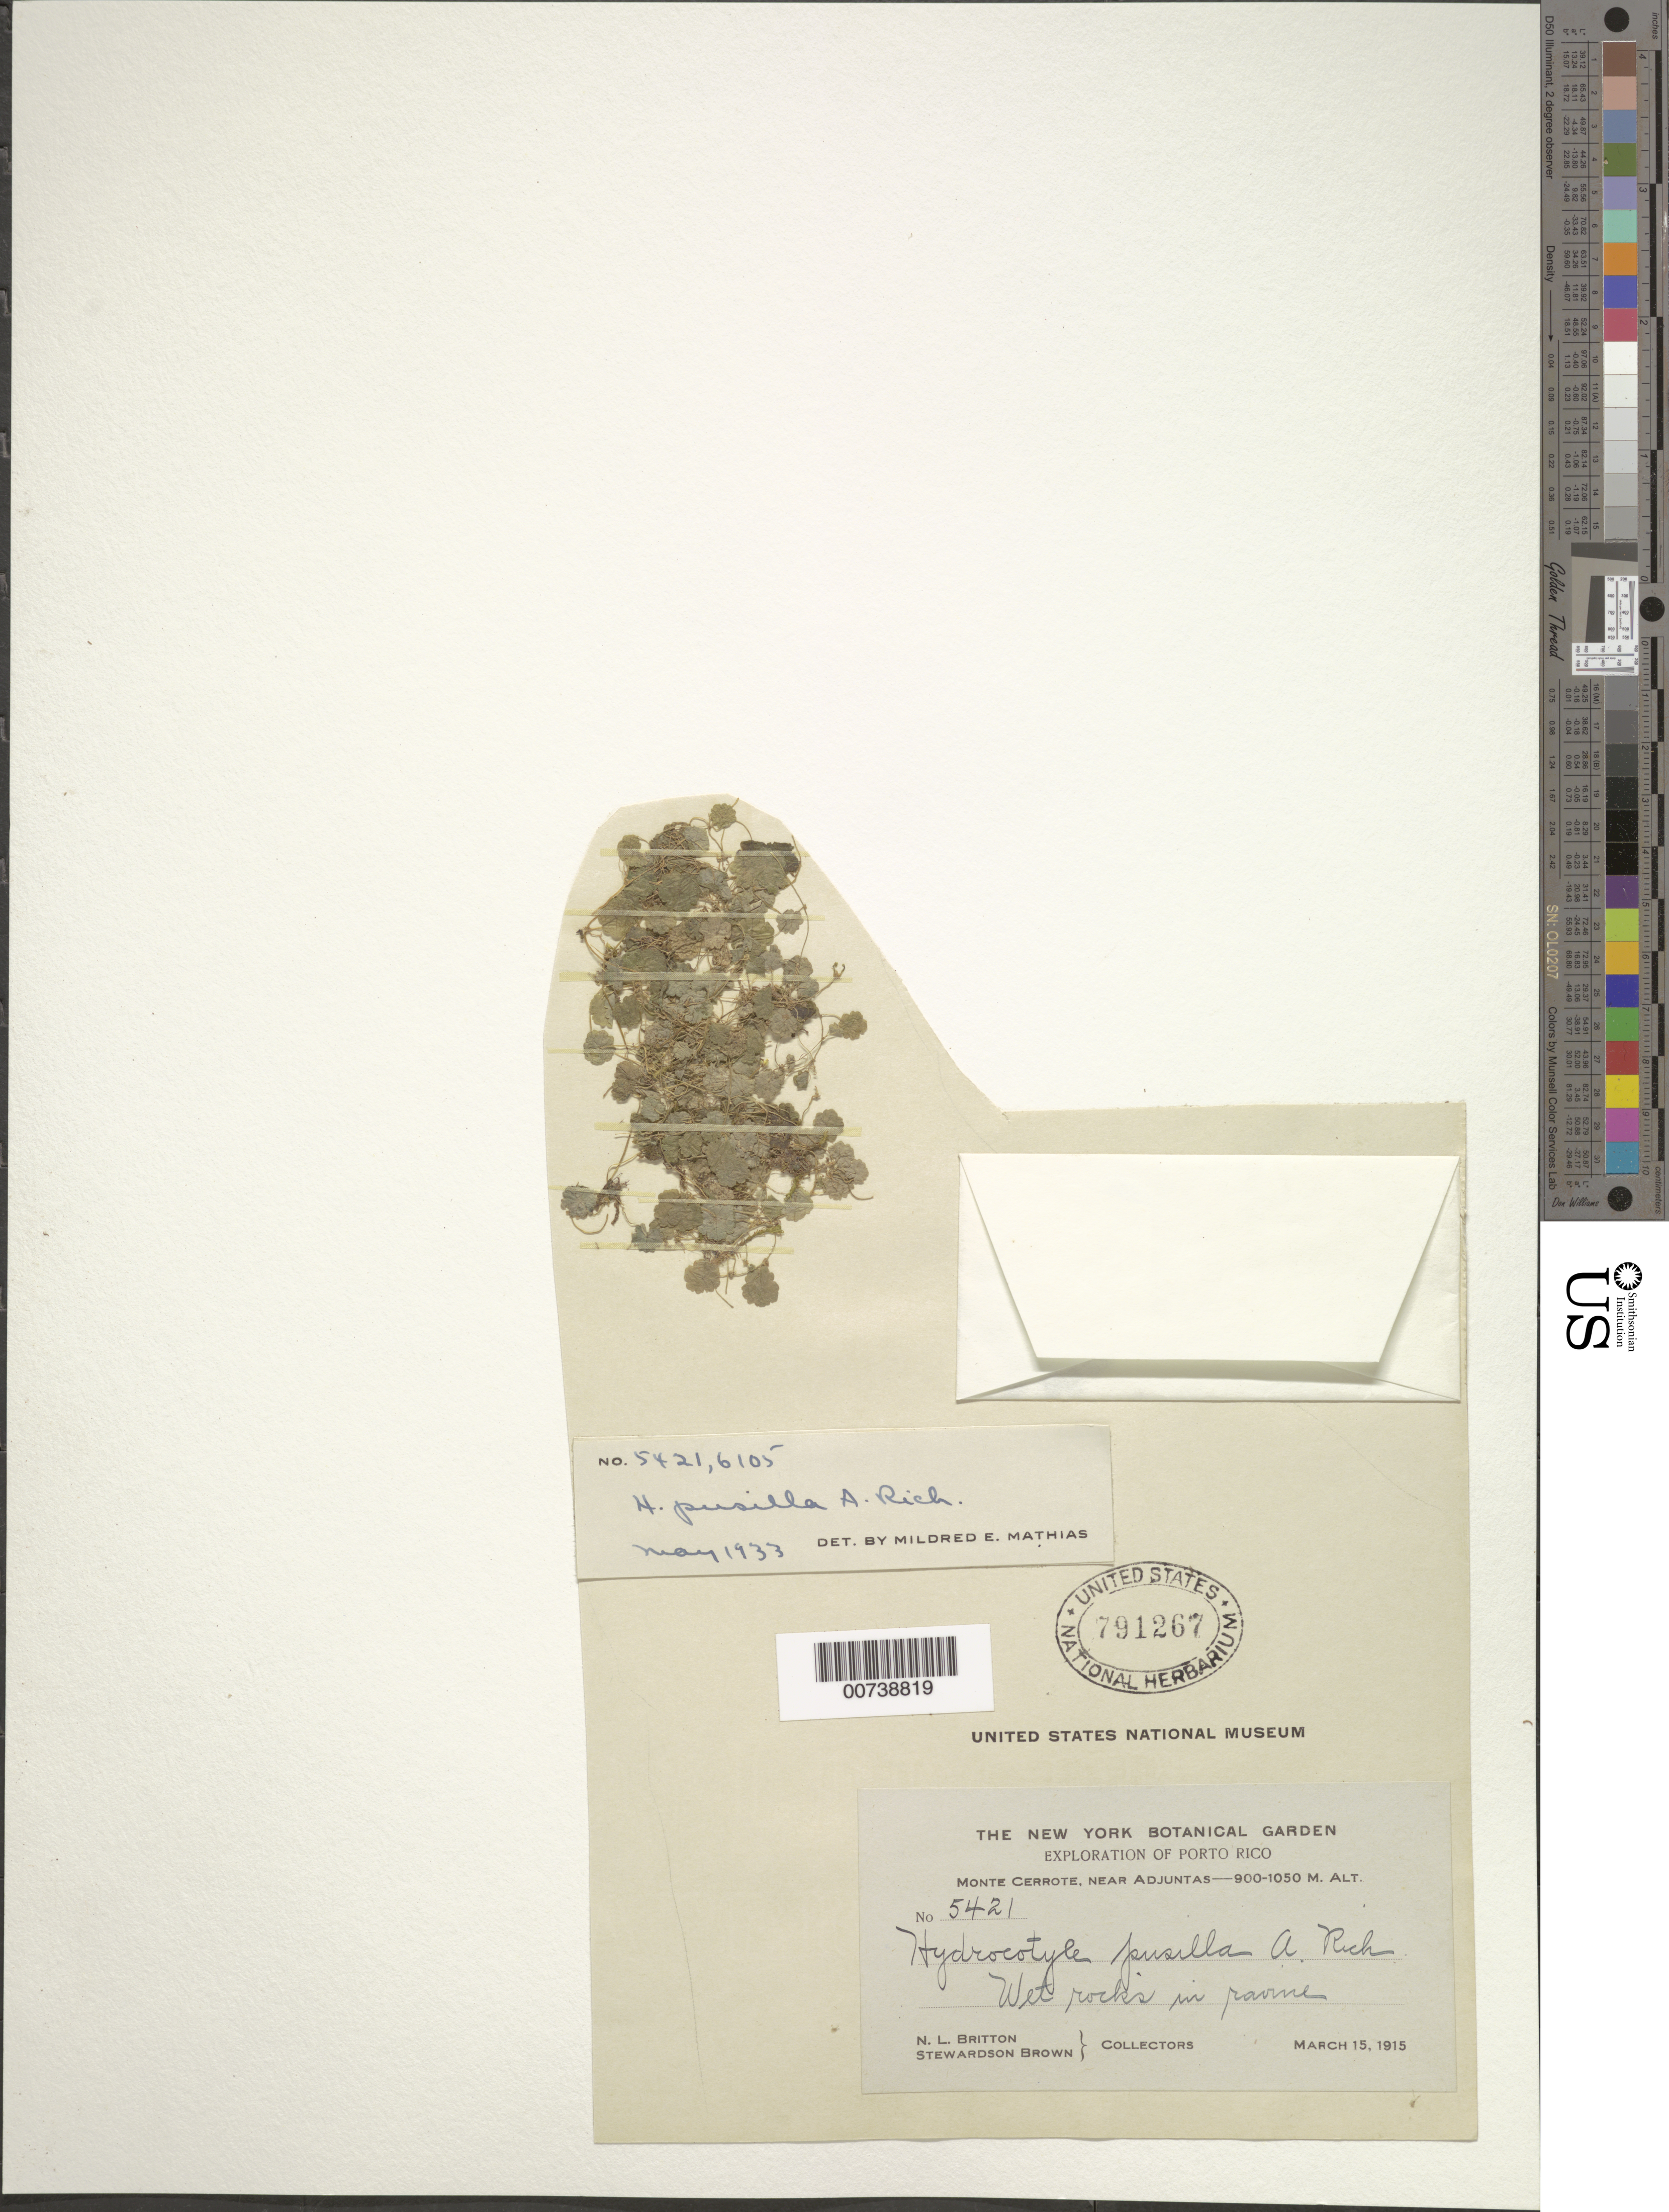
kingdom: Plantae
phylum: Tracheophyta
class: Magnoliopsida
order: Apiales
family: Araliaceae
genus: Hydrocotyle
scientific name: Hydrocotyle pusilla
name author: A. Rich.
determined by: Mathias, M. E.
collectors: N. Britton & S. Brown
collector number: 5421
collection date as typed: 15 Mar 1915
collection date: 1915-03-15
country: Puerto Rico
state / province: Adjuntas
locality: Monte Cerrote, near Adjuntas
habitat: Wet rocks in ravine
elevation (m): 900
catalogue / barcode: US 791267